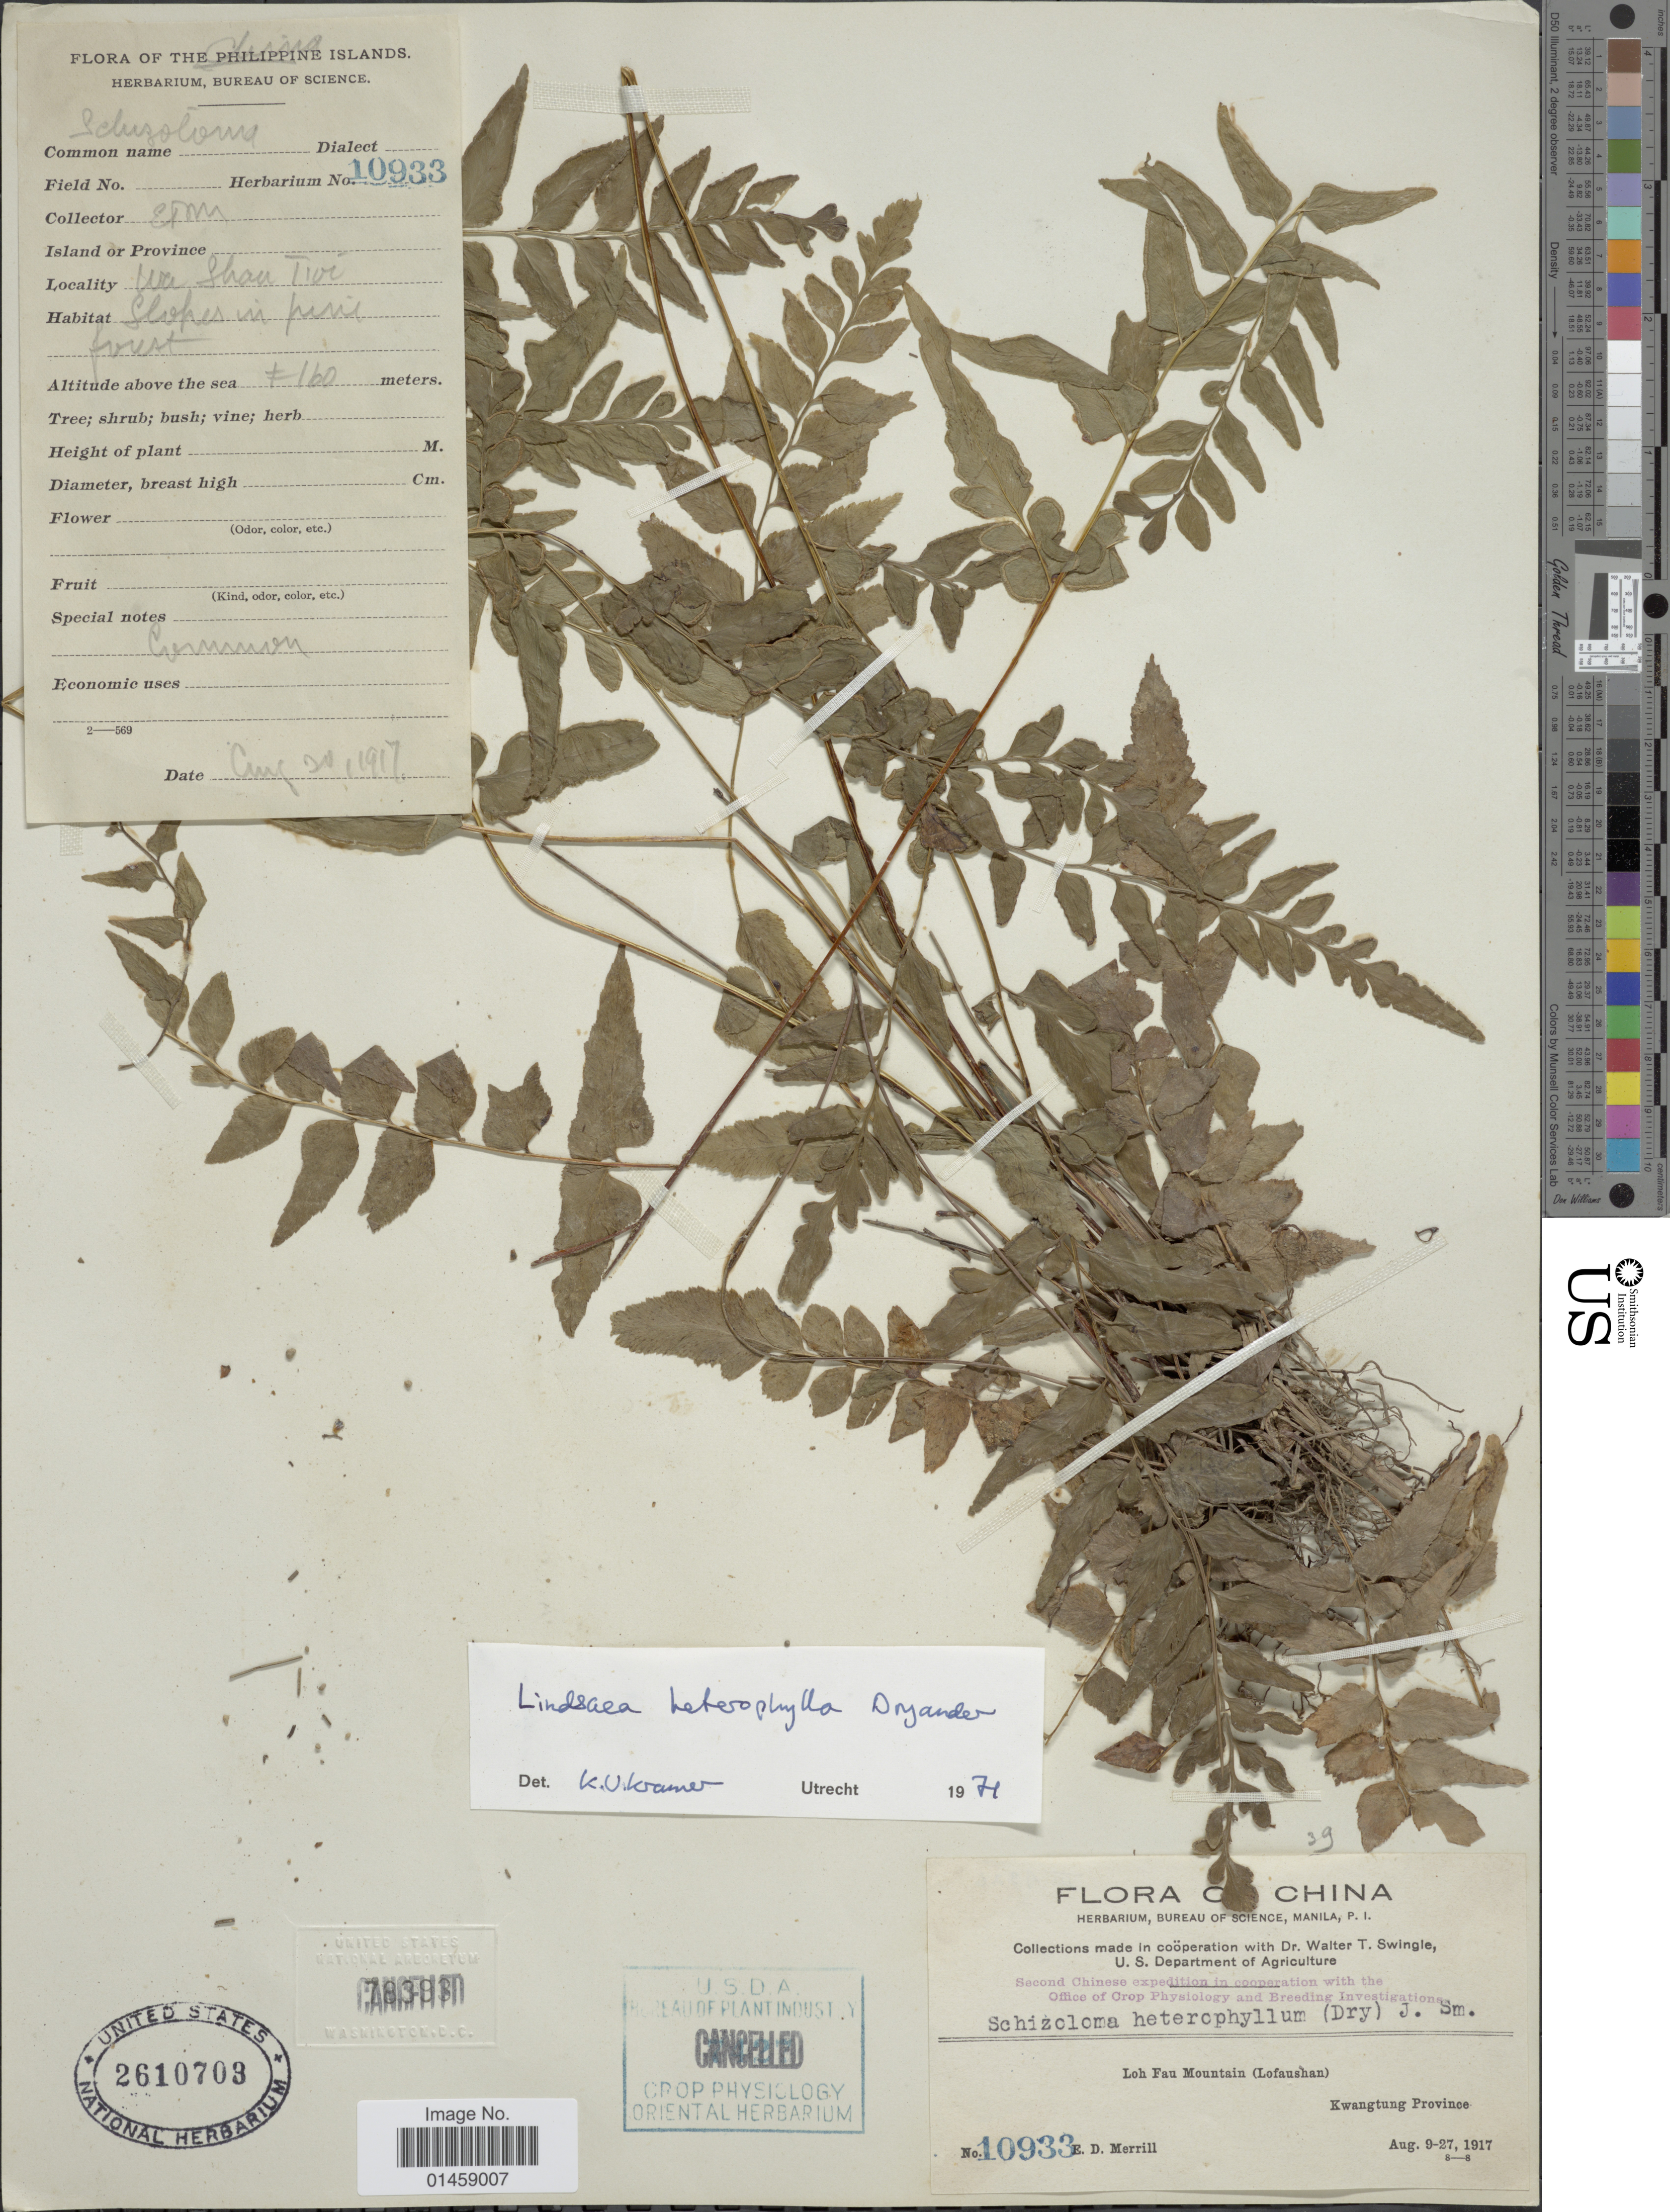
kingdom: Plantae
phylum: Tracheophyta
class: Polypodiopsida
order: Polypodiales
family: Lindsaeaceae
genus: Lindsaea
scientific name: Lindsaea heterophylla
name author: Dryand.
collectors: E. Merrill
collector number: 10933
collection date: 1917-08-09/1917-08-27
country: China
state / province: Guangdong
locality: Phillipine Islands, Loh Fau Mountain (Lofaushan), Kwangtung Province. Wa Shau Tiot. [interpreted]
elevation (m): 160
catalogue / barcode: US 2610703